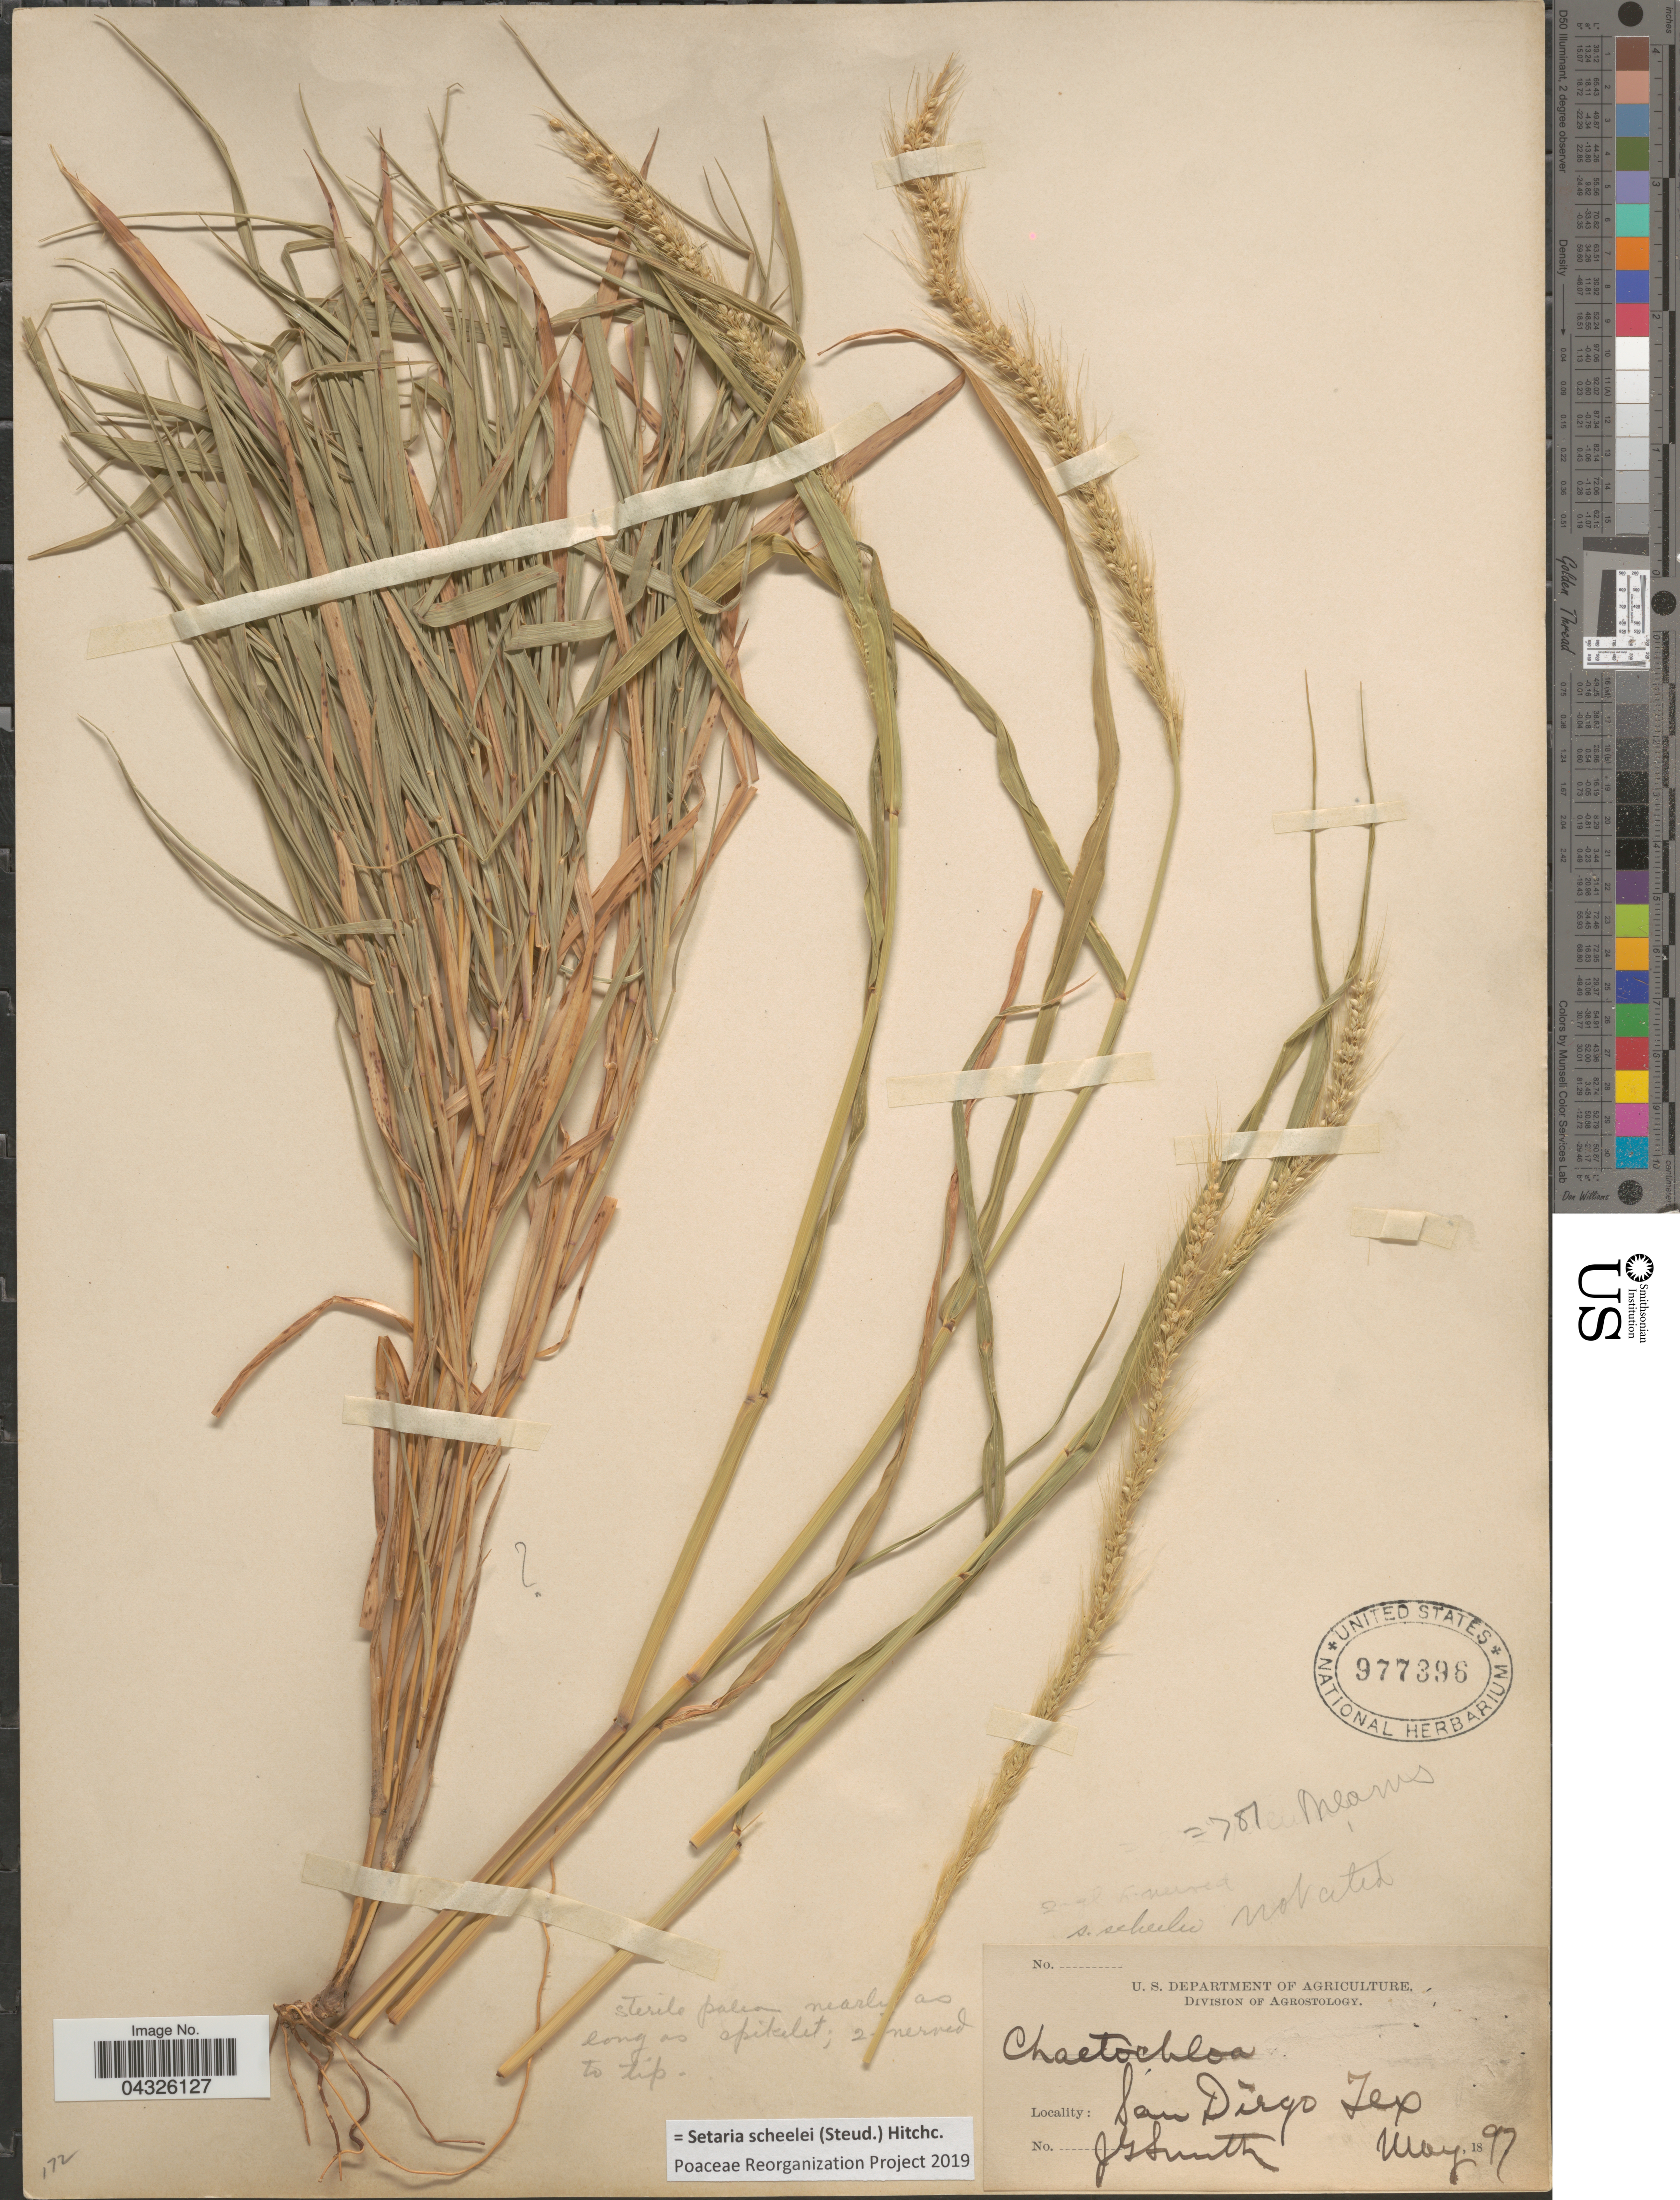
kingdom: Plantae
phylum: Tracheophyta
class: Liliopsida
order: Poales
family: Poaceae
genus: Setaria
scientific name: Setaria scheelei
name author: (Steud.) Hitchc.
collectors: J. G. Smith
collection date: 1897-05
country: United States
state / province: Texas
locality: San Diego.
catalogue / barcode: US 977396